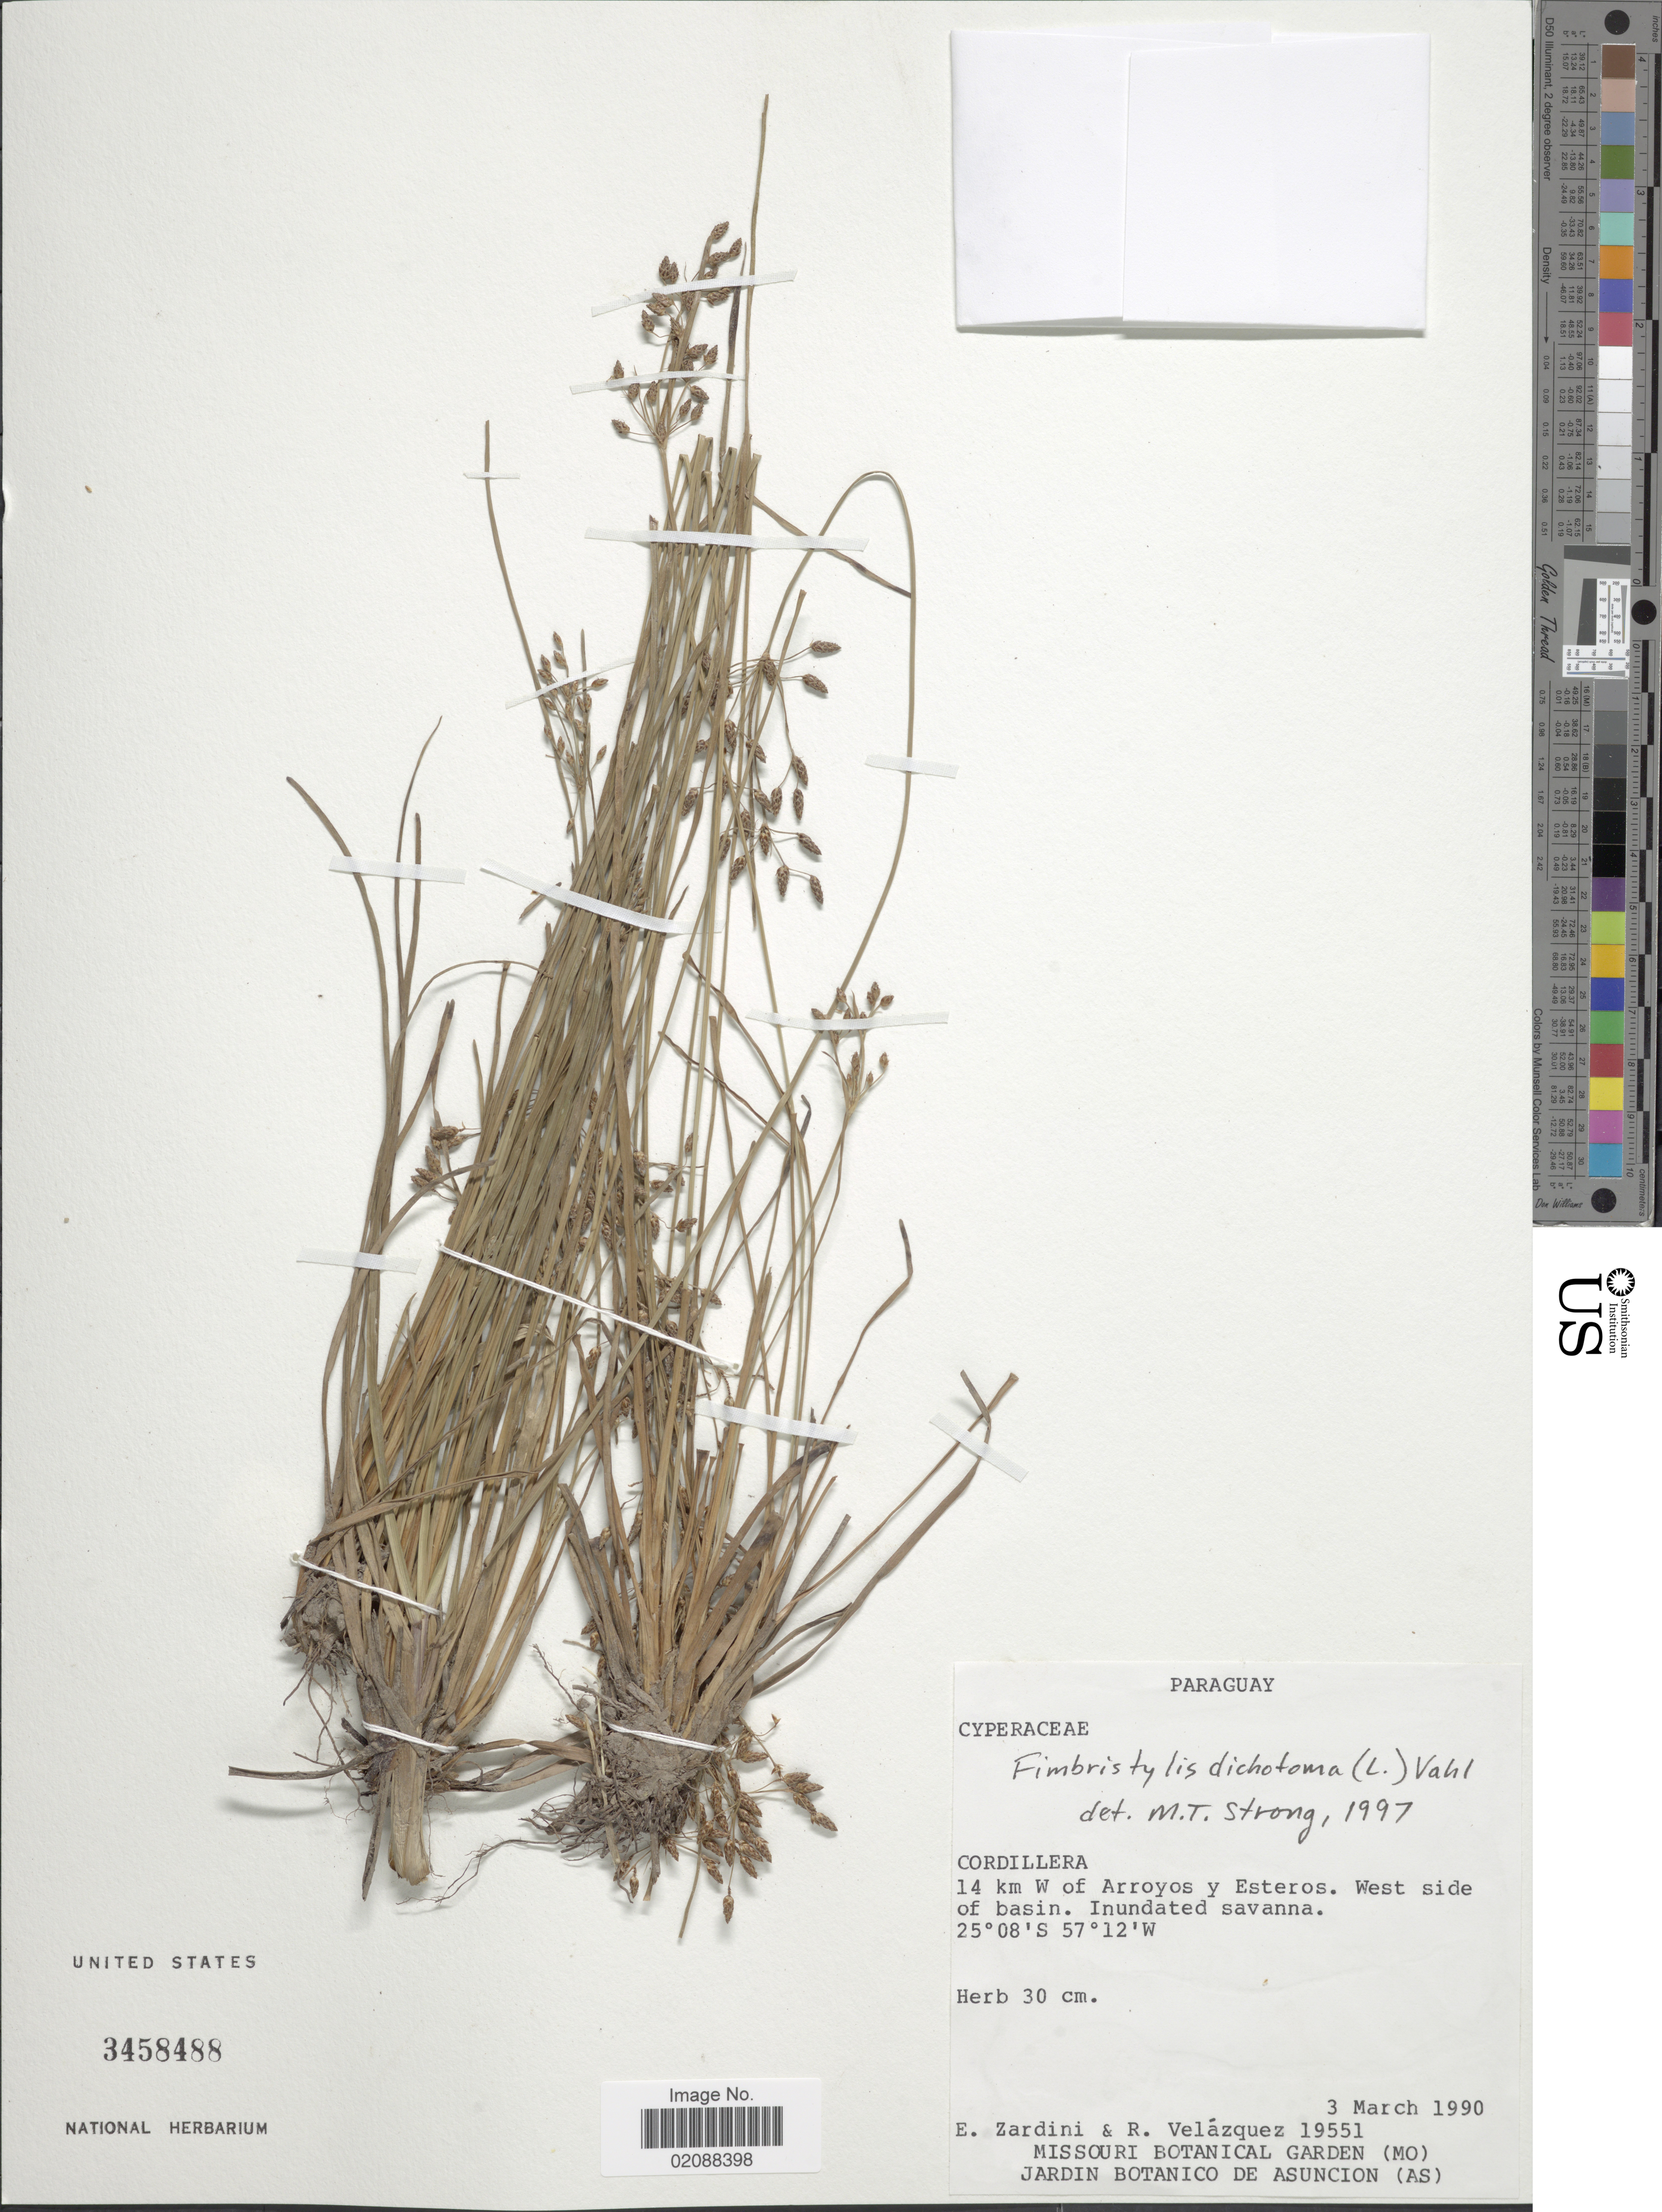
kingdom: Plantae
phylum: Tracheophyta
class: Liliopsida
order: Poales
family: Cyperaceae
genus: Fimbristylis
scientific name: Fimbristylis dichotoma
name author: (L.) Vahl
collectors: E. M. Zardini & R. Velázquez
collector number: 19551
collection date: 1990-03-03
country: Paraguay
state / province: Cordillera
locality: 14 km W of Arroyos y Esteros. West side of basin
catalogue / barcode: US 3458488